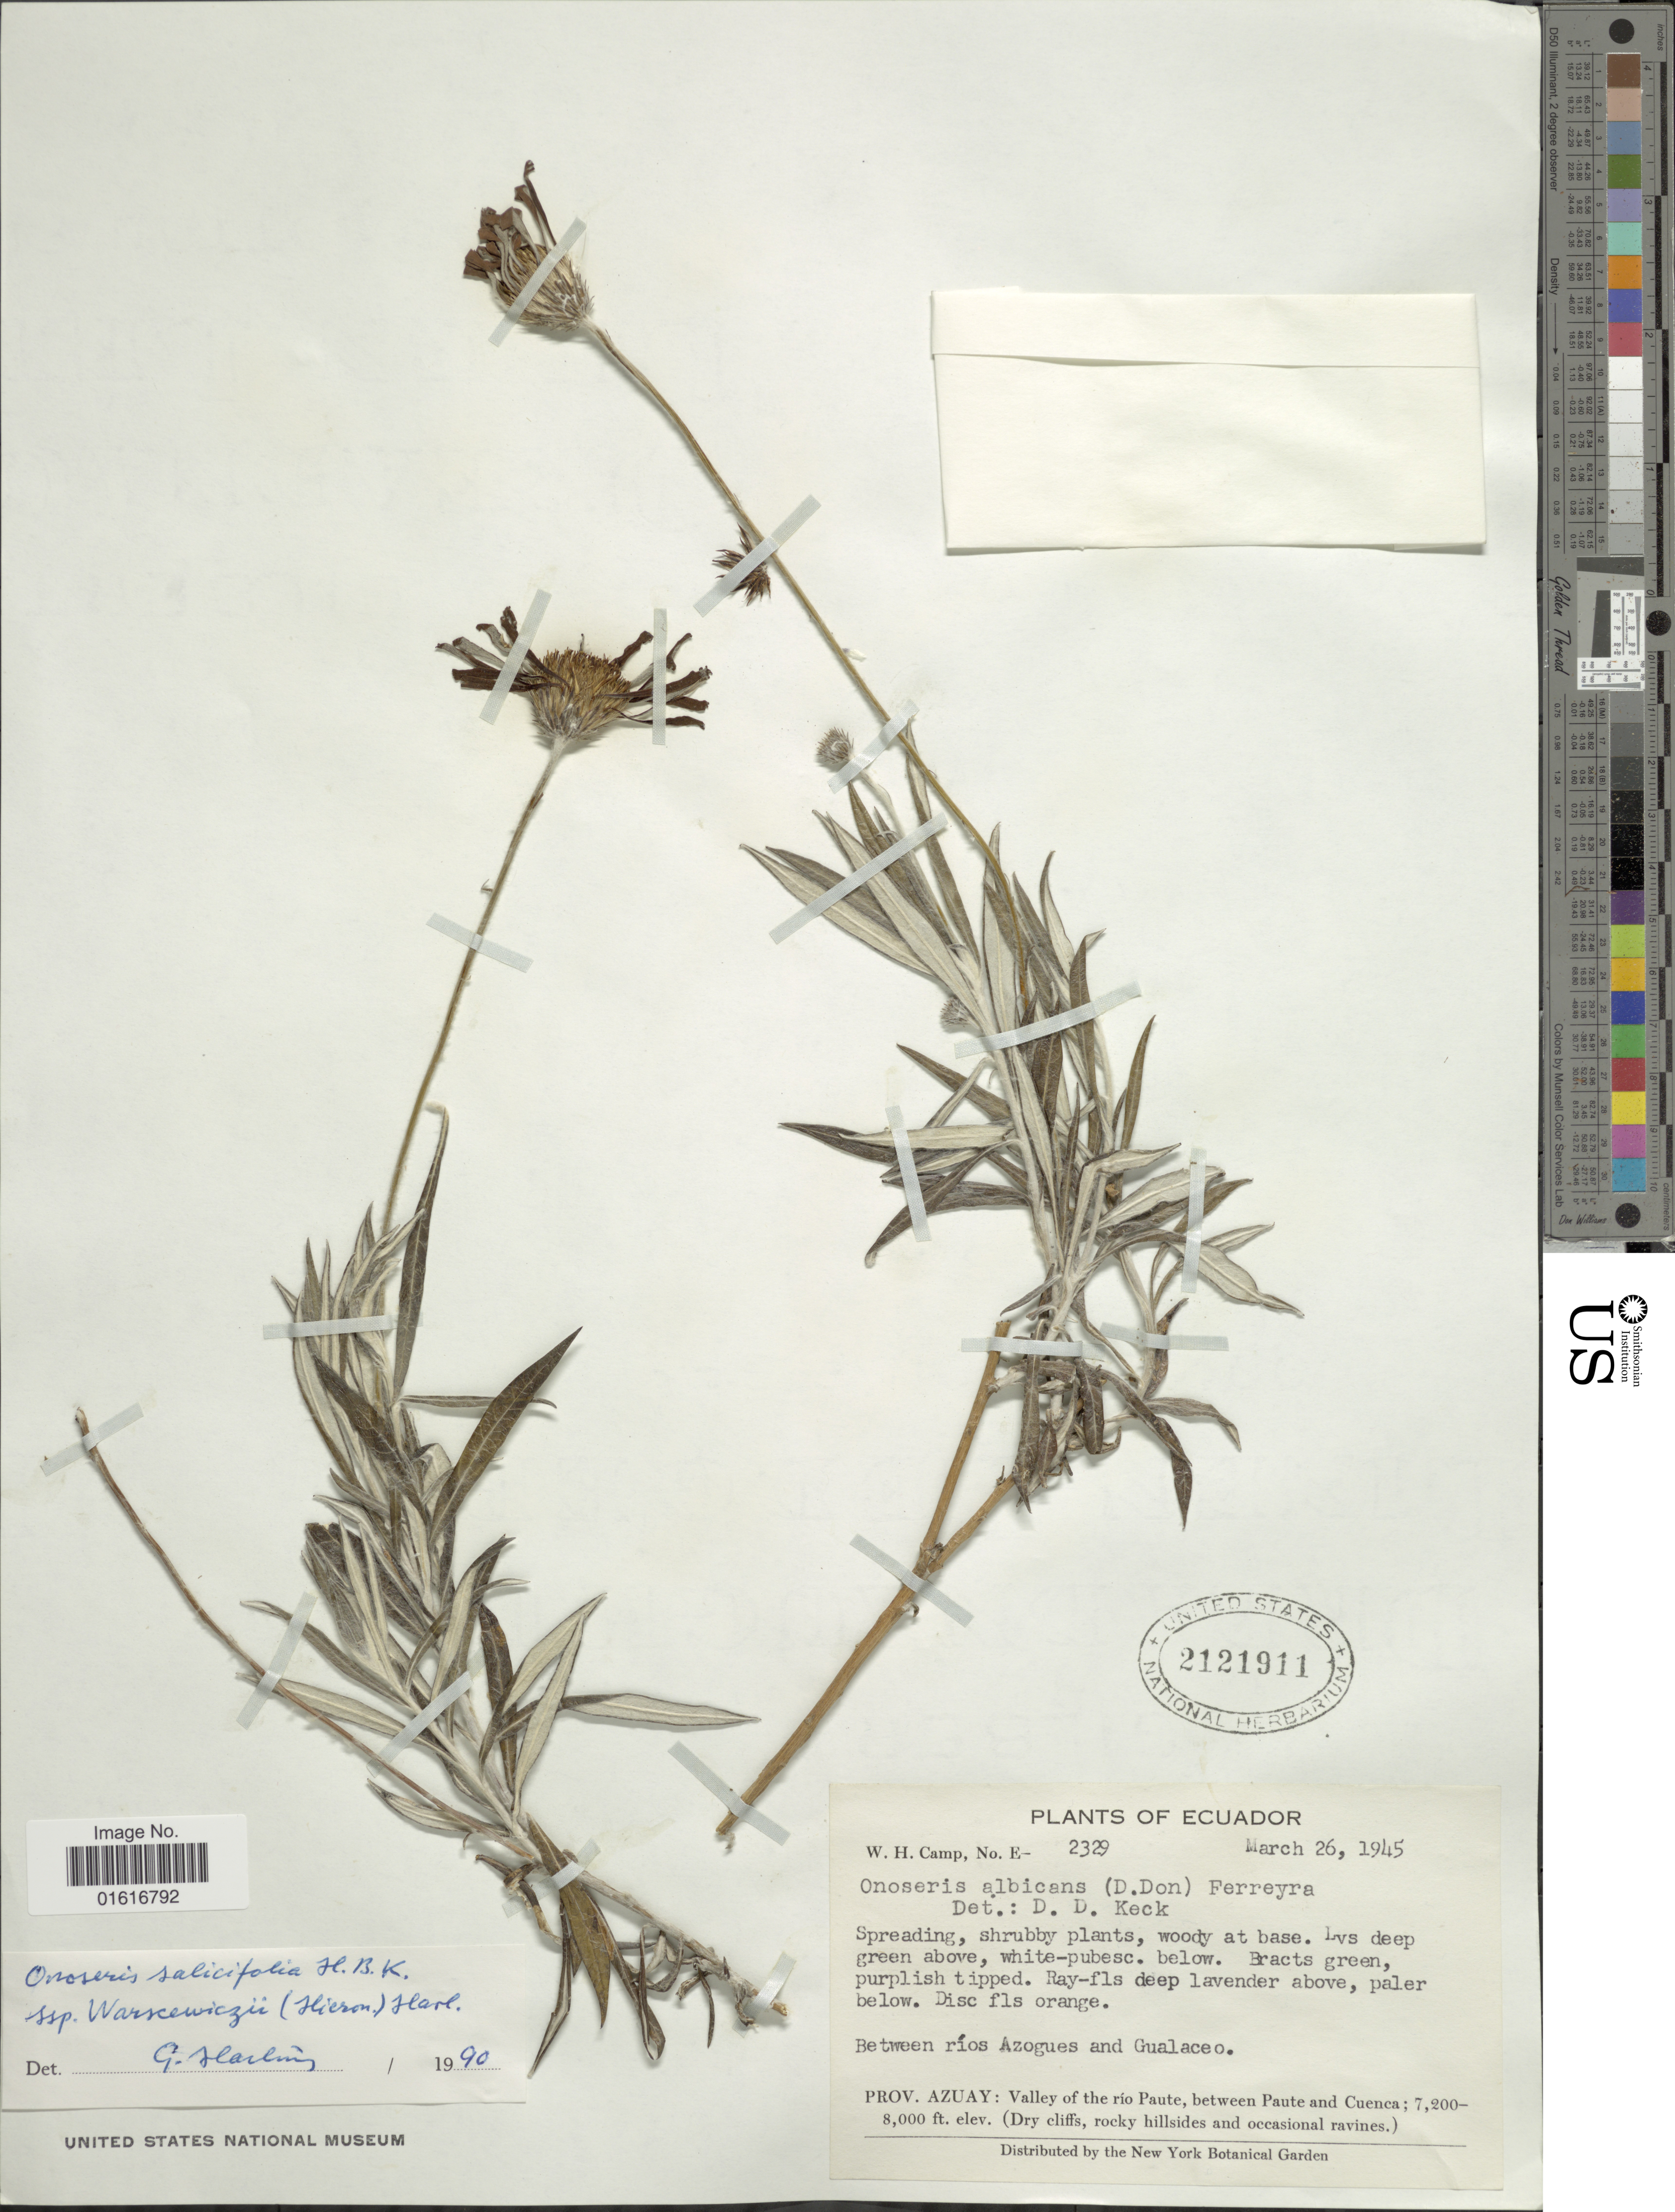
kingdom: Plantae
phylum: Tracheophyta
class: Magnoliopsida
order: Asterales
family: Asteraceae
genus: Onoseris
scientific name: Onoseris salicifolia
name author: Kunth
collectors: W. H. Camp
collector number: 2329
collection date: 1945-03-26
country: Ecuador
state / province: Azuay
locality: Between rios Azogues and Gualaceo, Valley of the Rio Paute, between Paute and Cuenca (Dry cliffs, rocky hillsides and occasional ravines)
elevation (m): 2195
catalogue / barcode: US 2121911